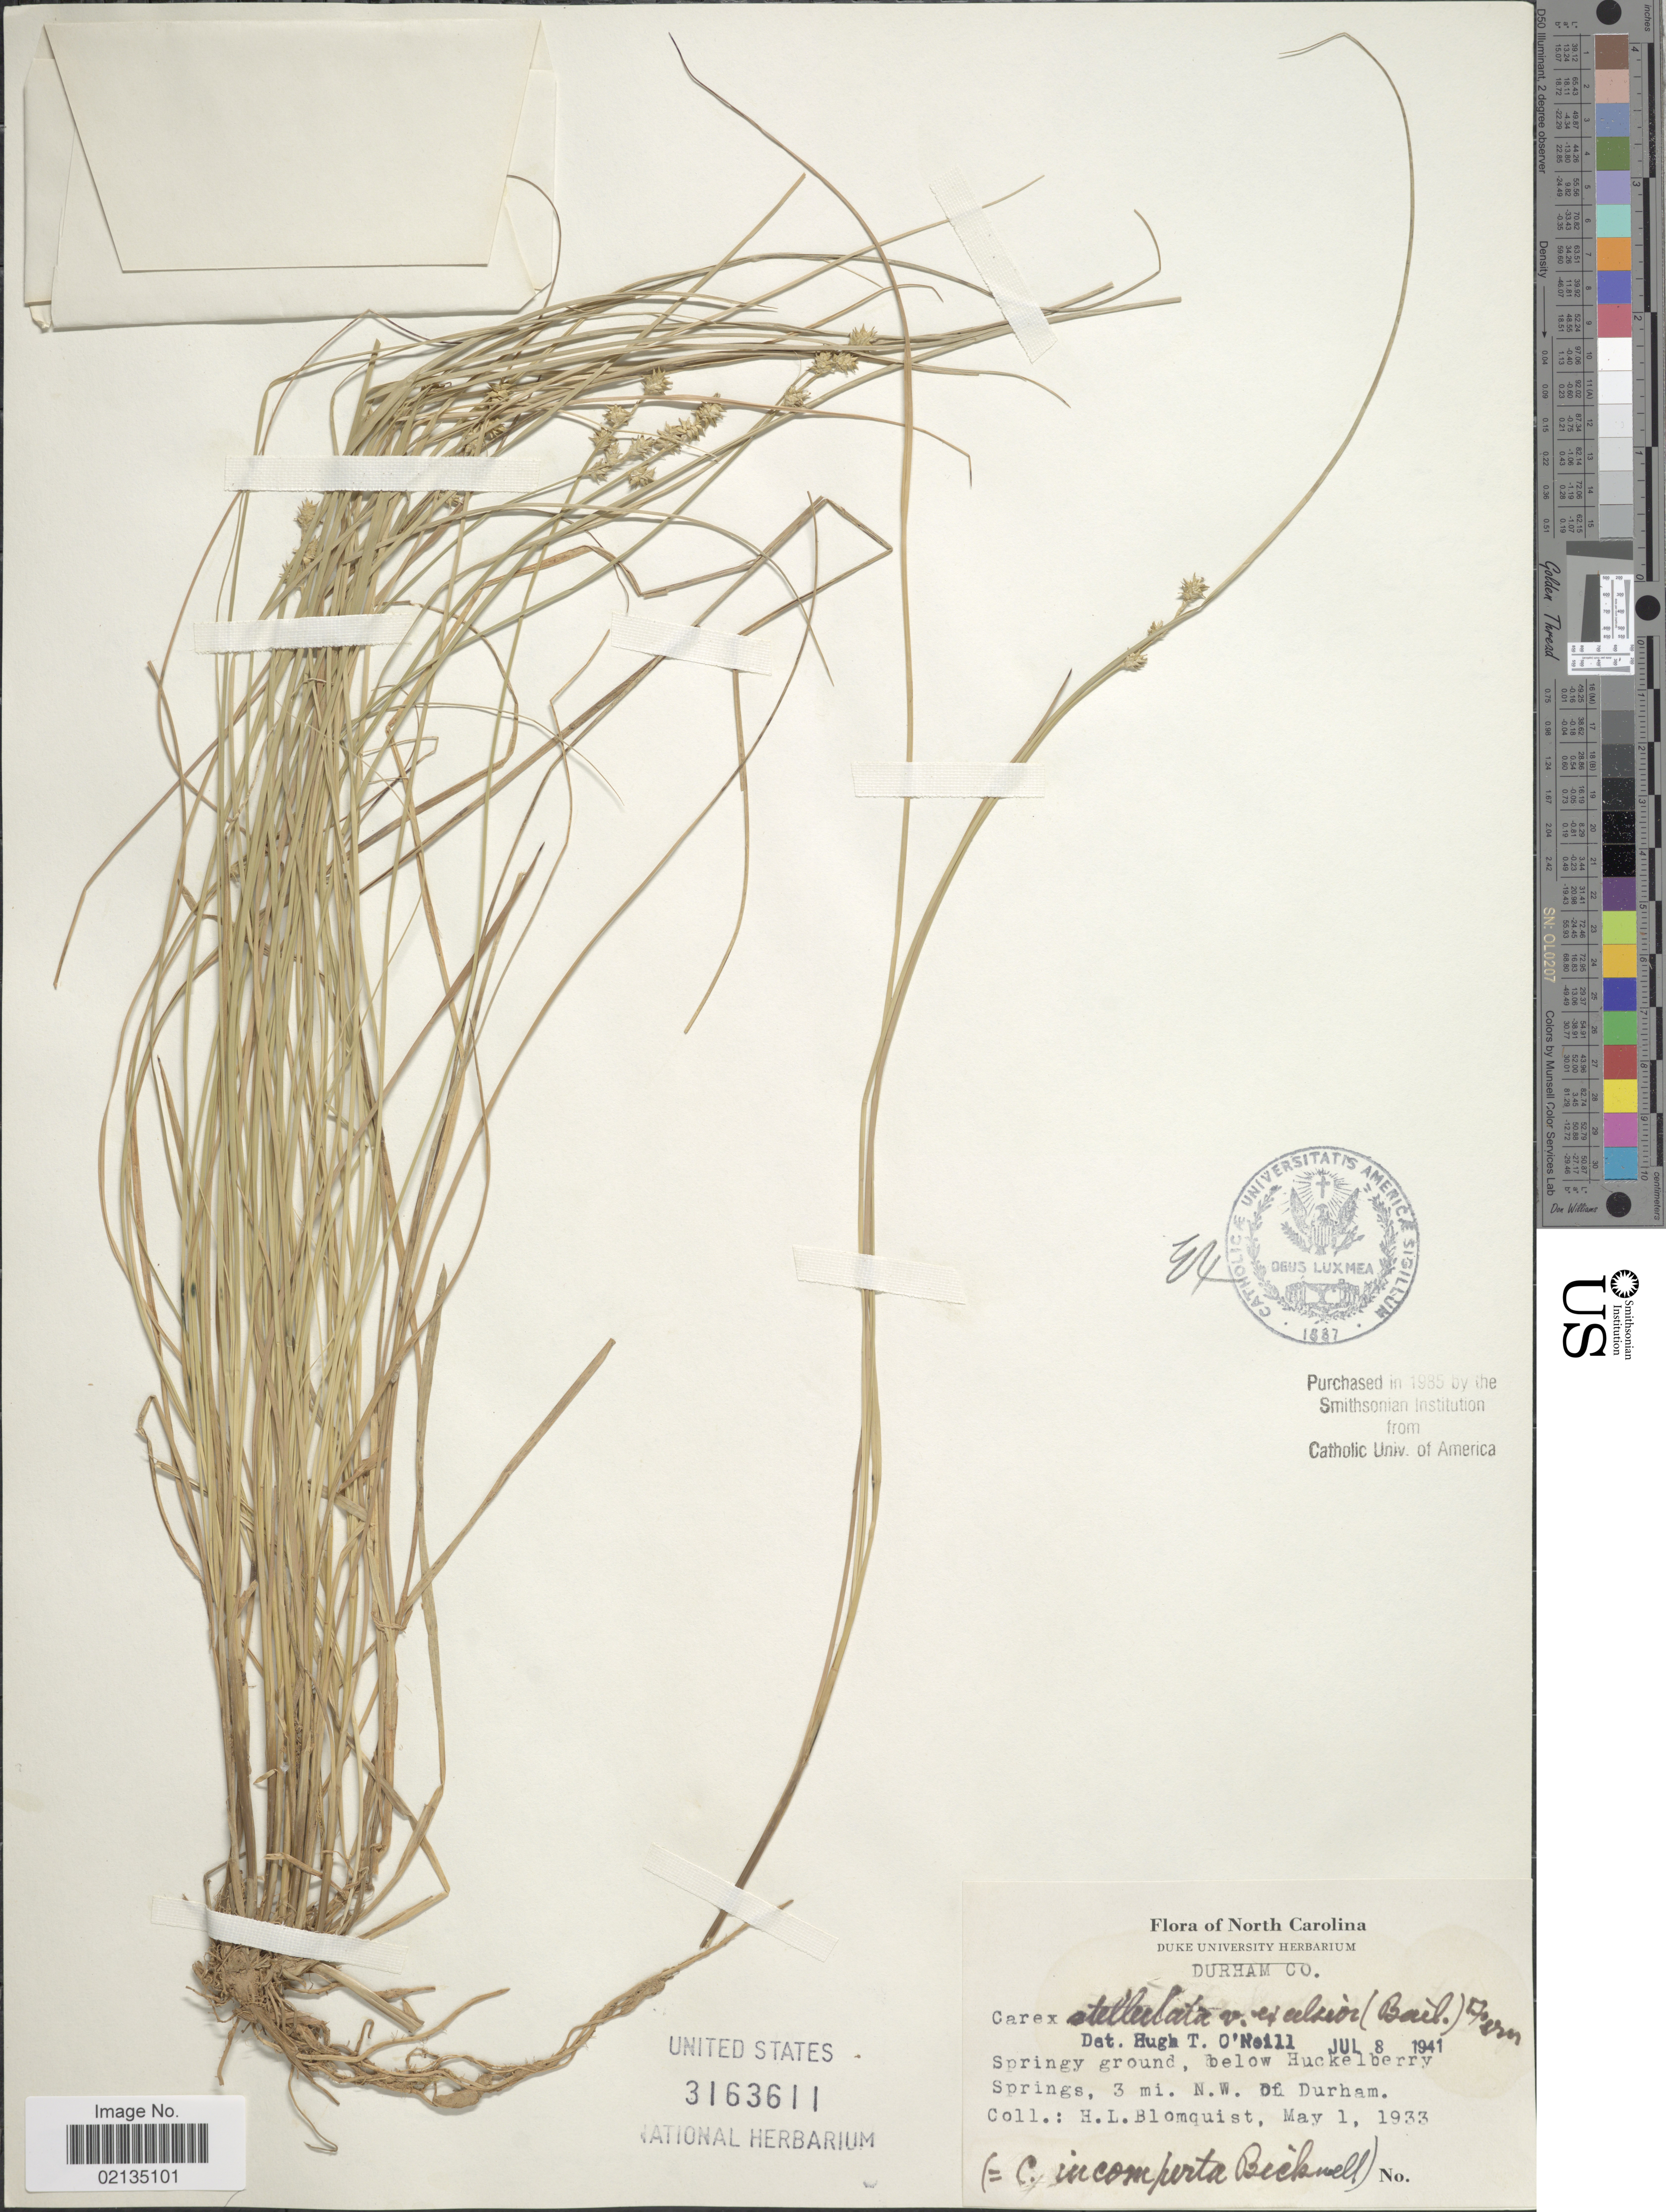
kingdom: Plantae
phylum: Tracheophyta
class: Liliopsida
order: Poales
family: Cyperaceae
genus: Carex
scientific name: Carex echinata subsp. echinata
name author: Murray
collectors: H. Blomquist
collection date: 1933-05-01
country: United States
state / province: North Carolina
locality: North Carolina, Springy ground, below Huckelberry Springs, 3 mi. N.W. of Durham. Durham Co.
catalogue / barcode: US 3163611